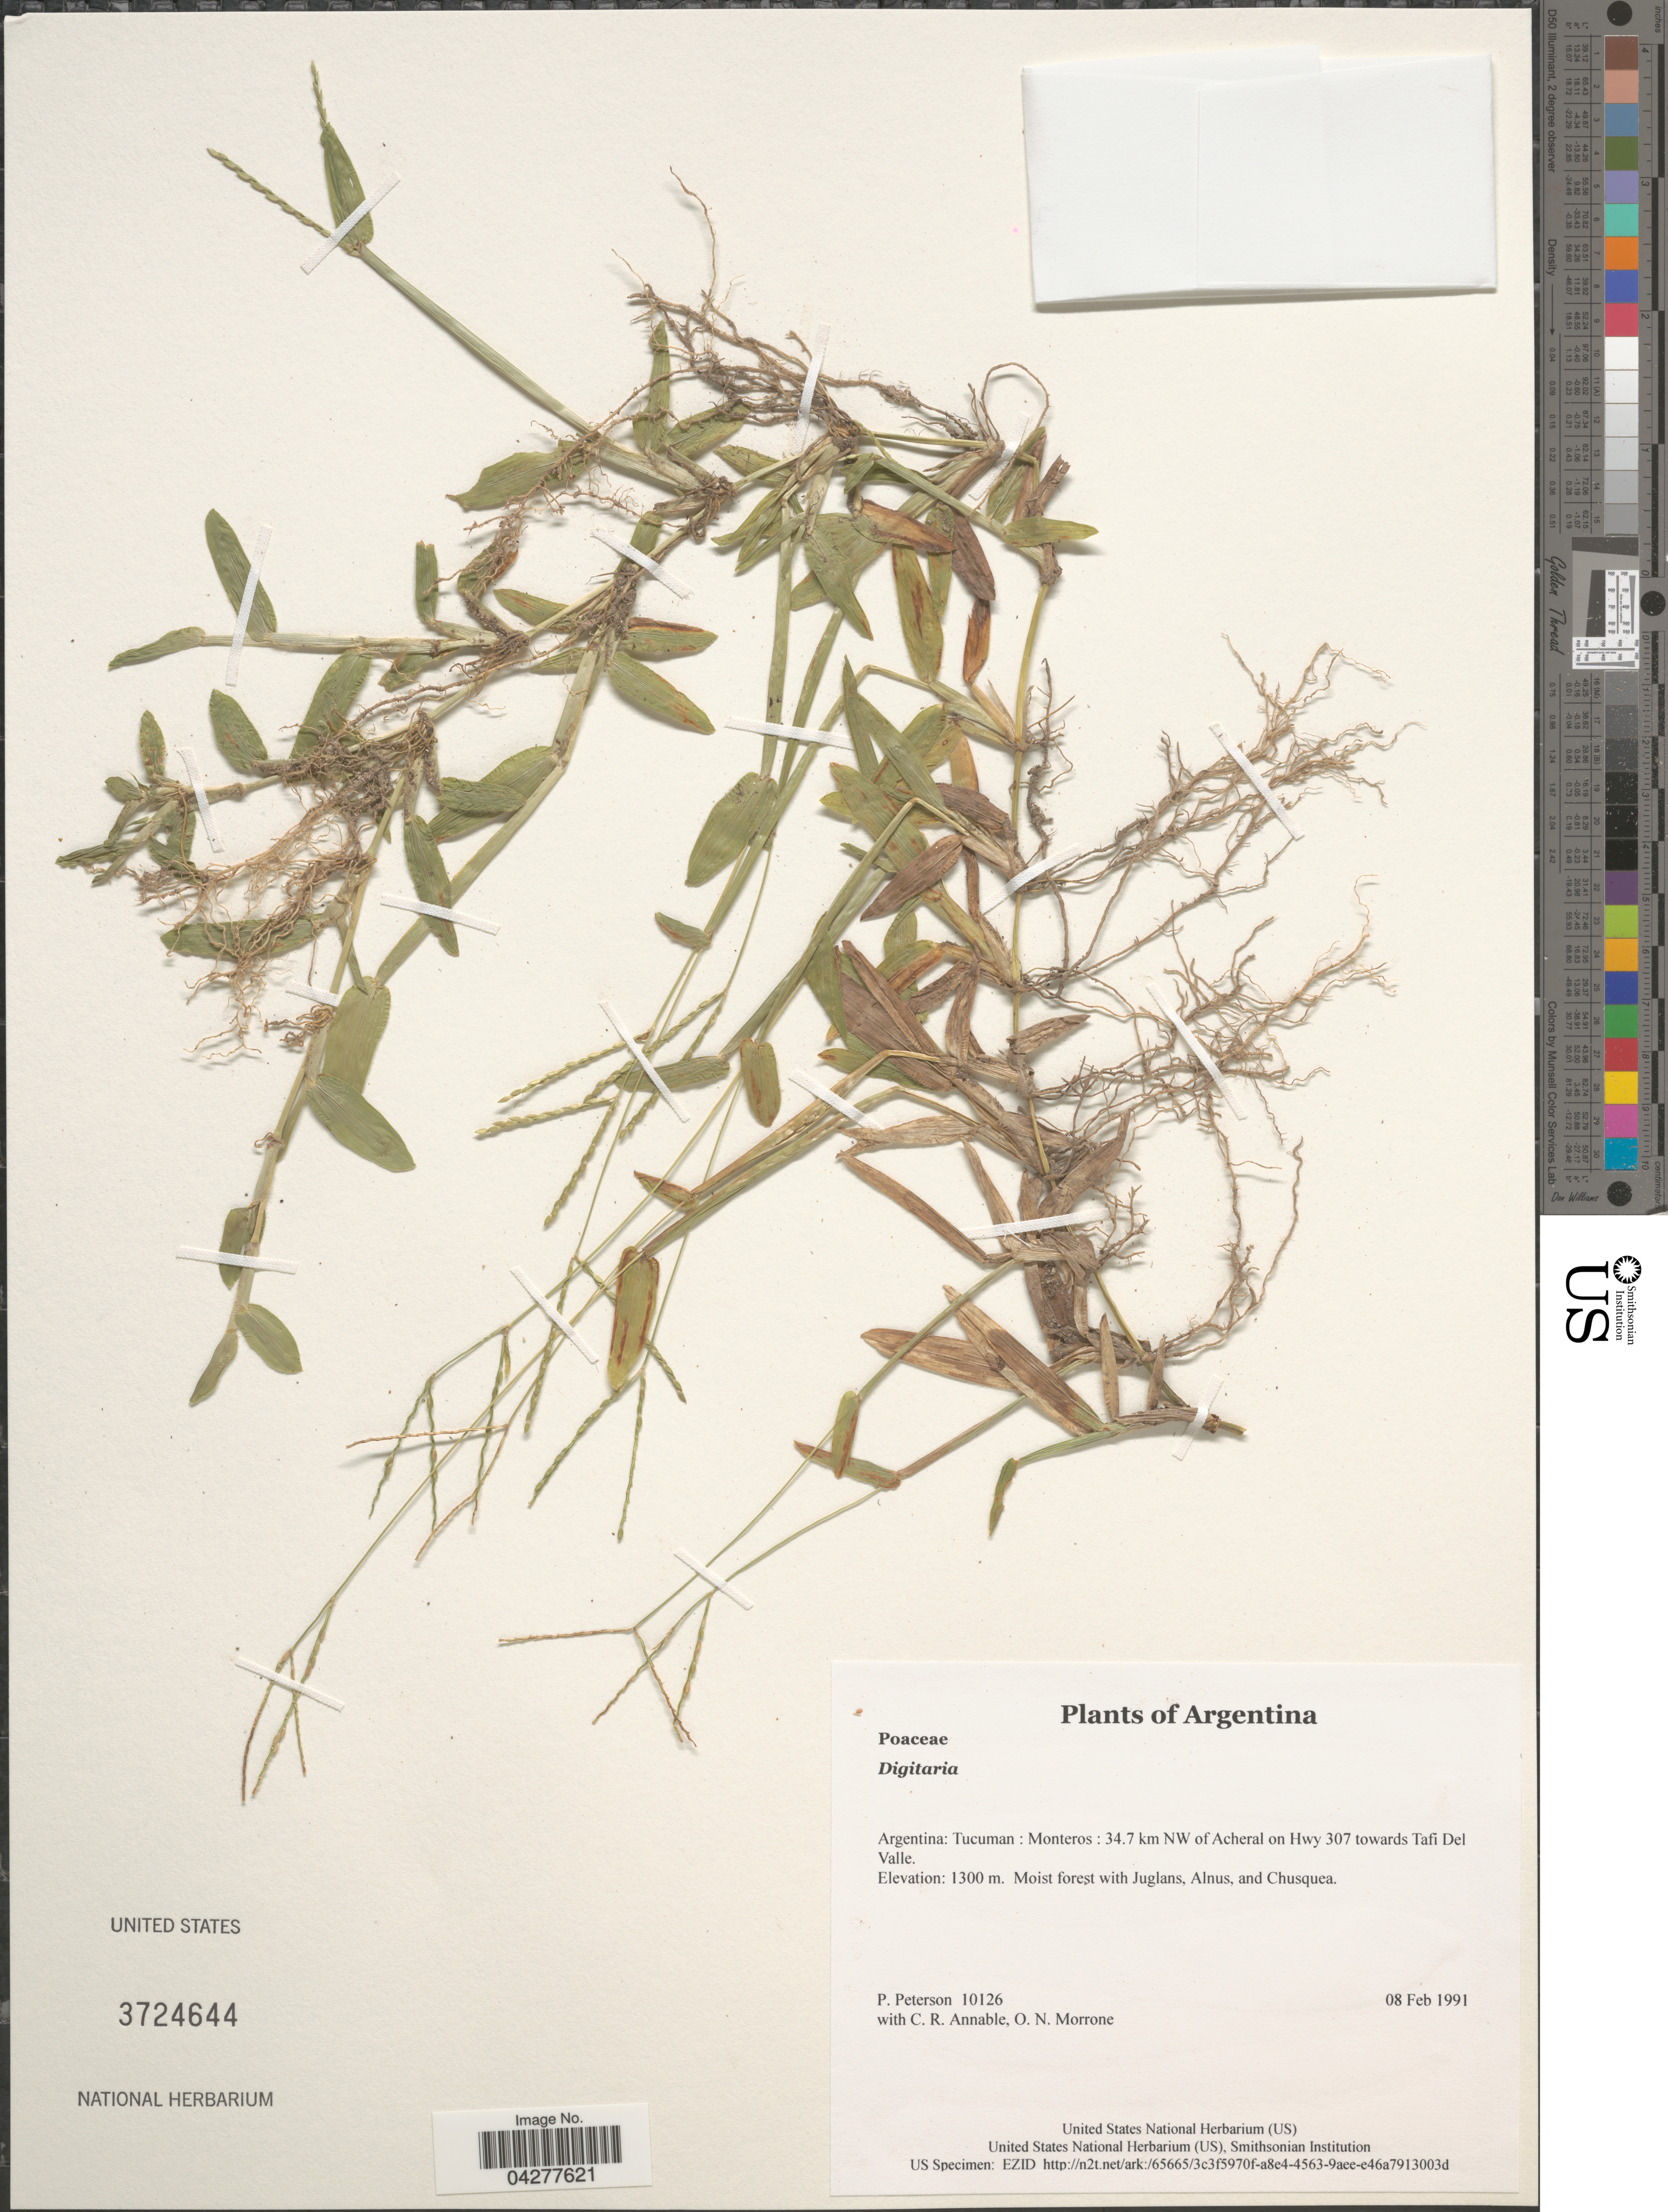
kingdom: Plantae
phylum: Tracheophyta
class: Liliopsida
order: Poales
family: Poaceae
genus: Digitaria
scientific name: Digitaria sp.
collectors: P. Peterson, C. R. Annable & O. N. Morrone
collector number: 10126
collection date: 1991-02-08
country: Argentina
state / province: Tucuman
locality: Monteros: 34.7 km NW of Acheral on Hwy 307 towards Tafi Del Valle.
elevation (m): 1300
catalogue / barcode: US 3724644